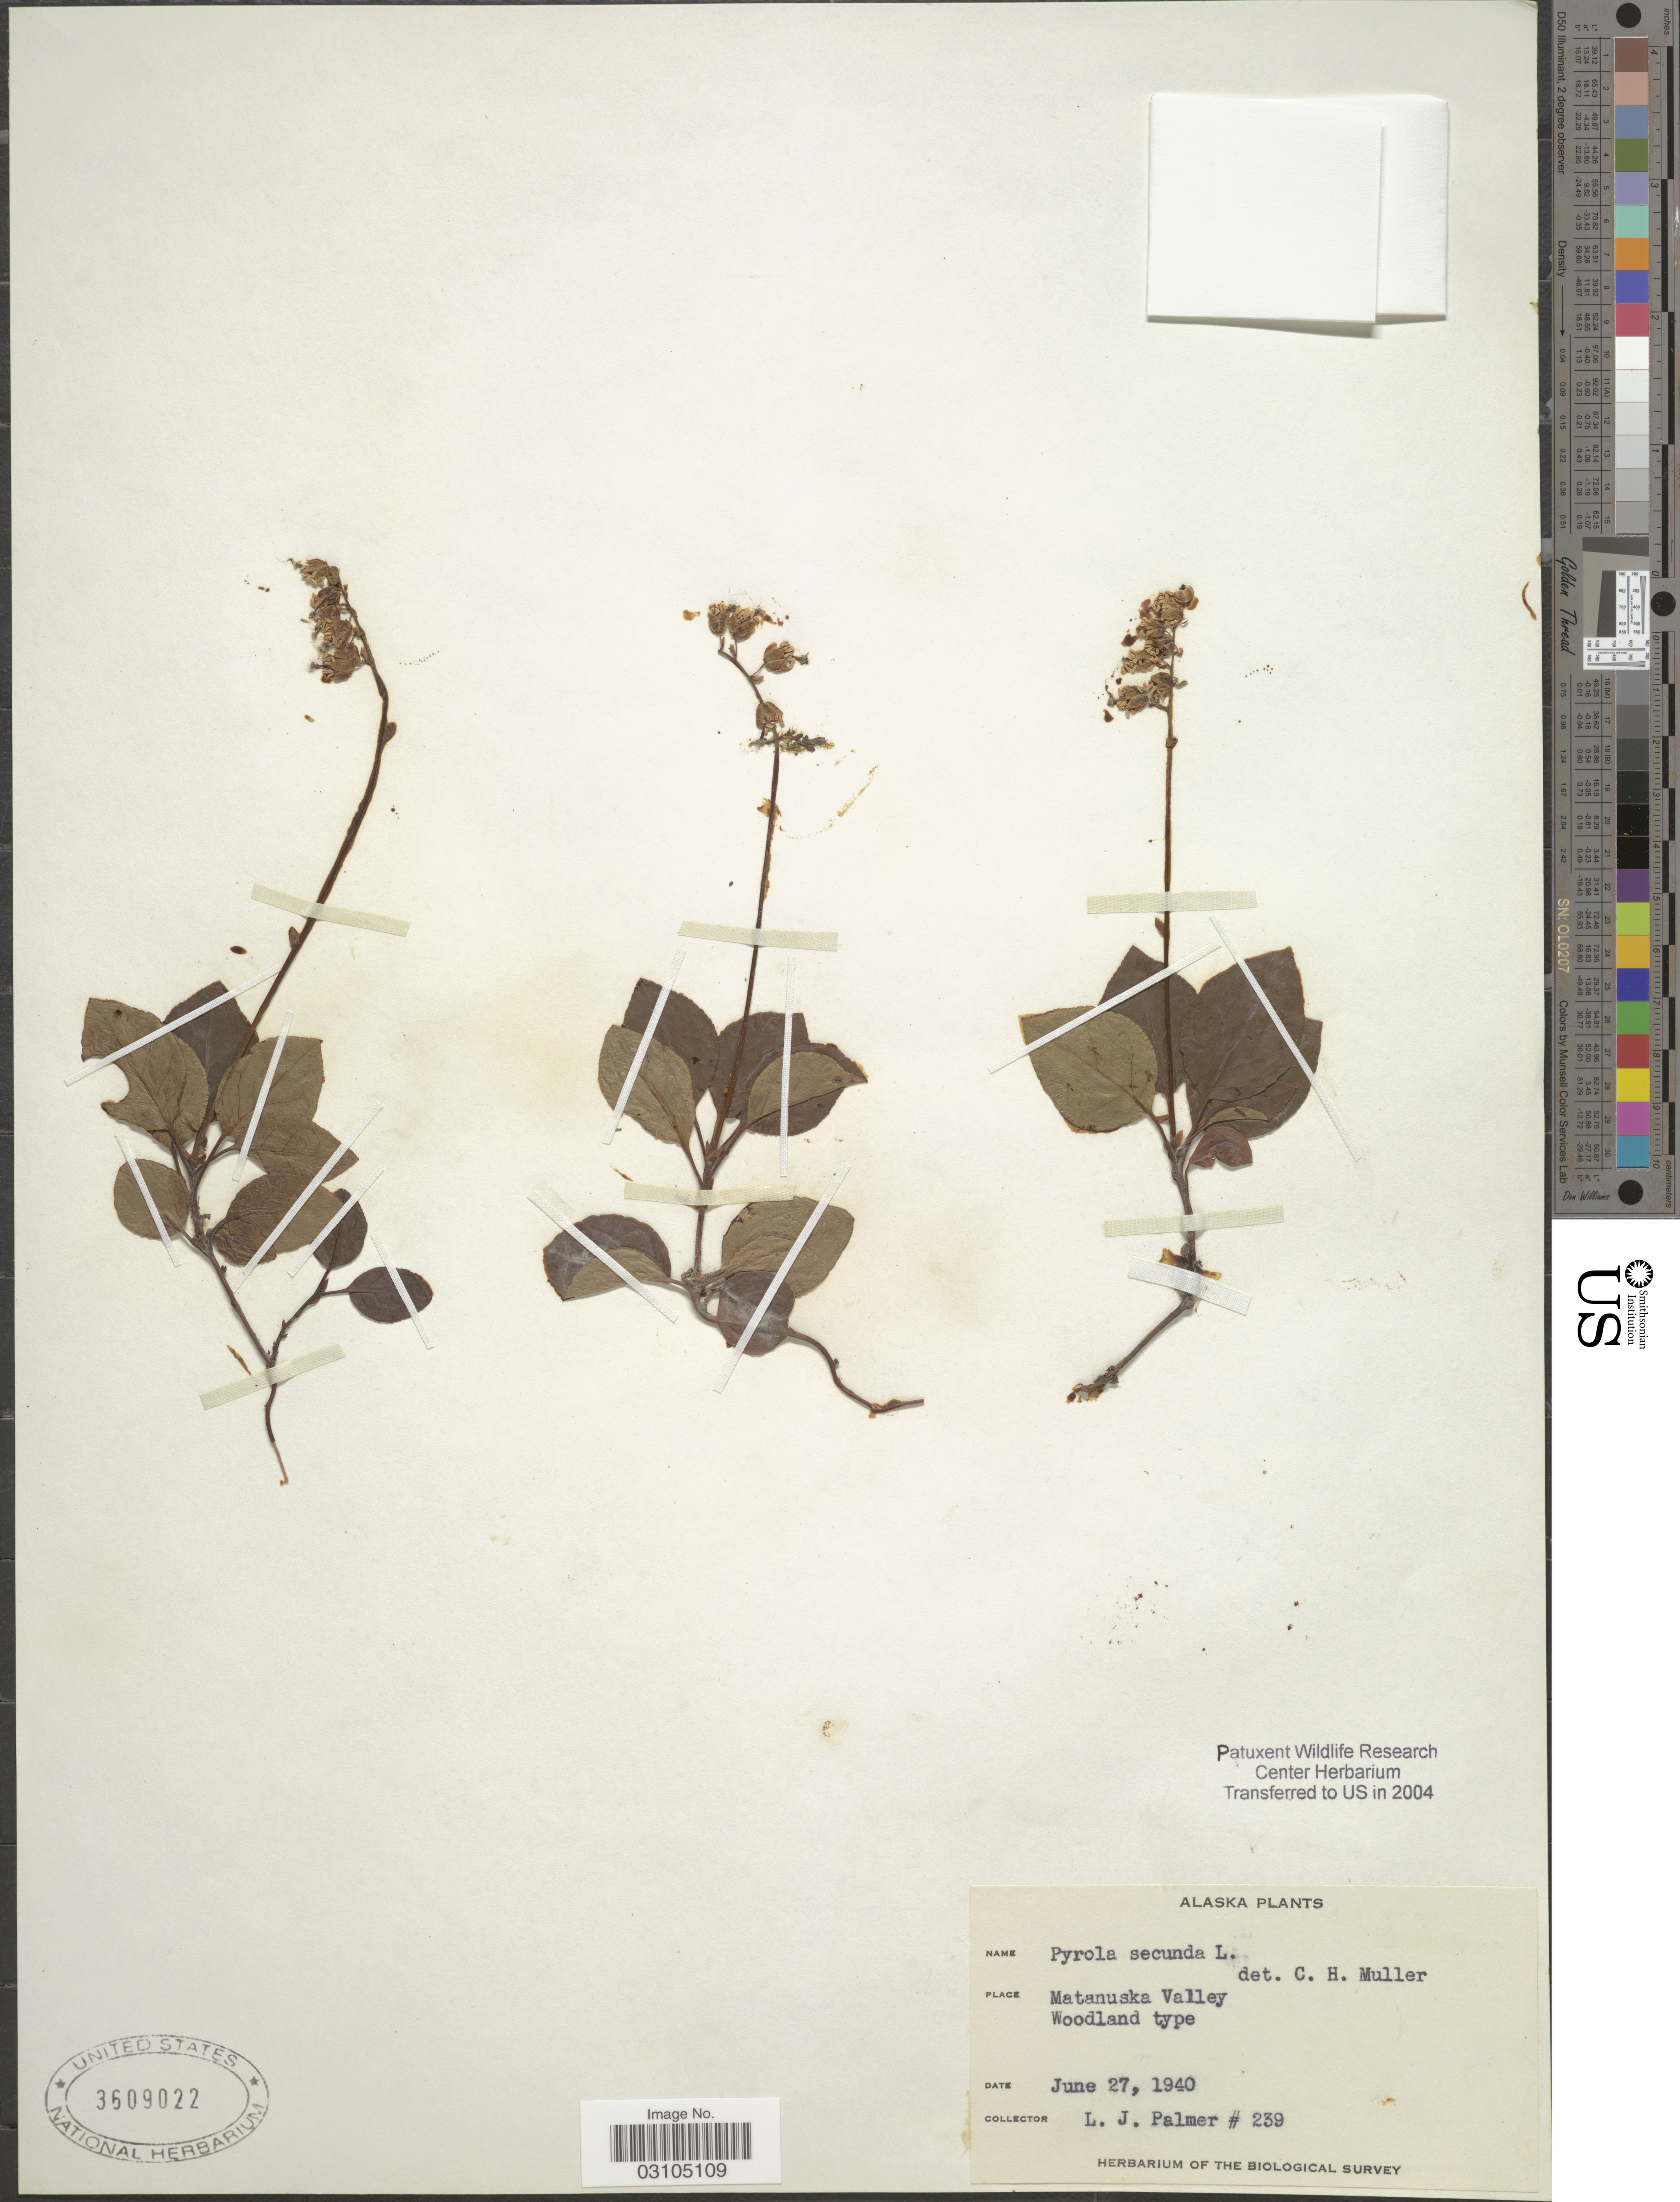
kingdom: Plantae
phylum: Tracheophyta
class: Magnoliopsida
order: Ericales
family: Ericaceae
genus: Orthilia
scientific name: Orthilia secunda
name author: (L.) House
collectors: L. J. Palmer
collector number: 239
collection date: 1940-06-27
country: United States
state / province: Alaska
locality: Matanuska Valley.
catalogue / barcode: US 3609022